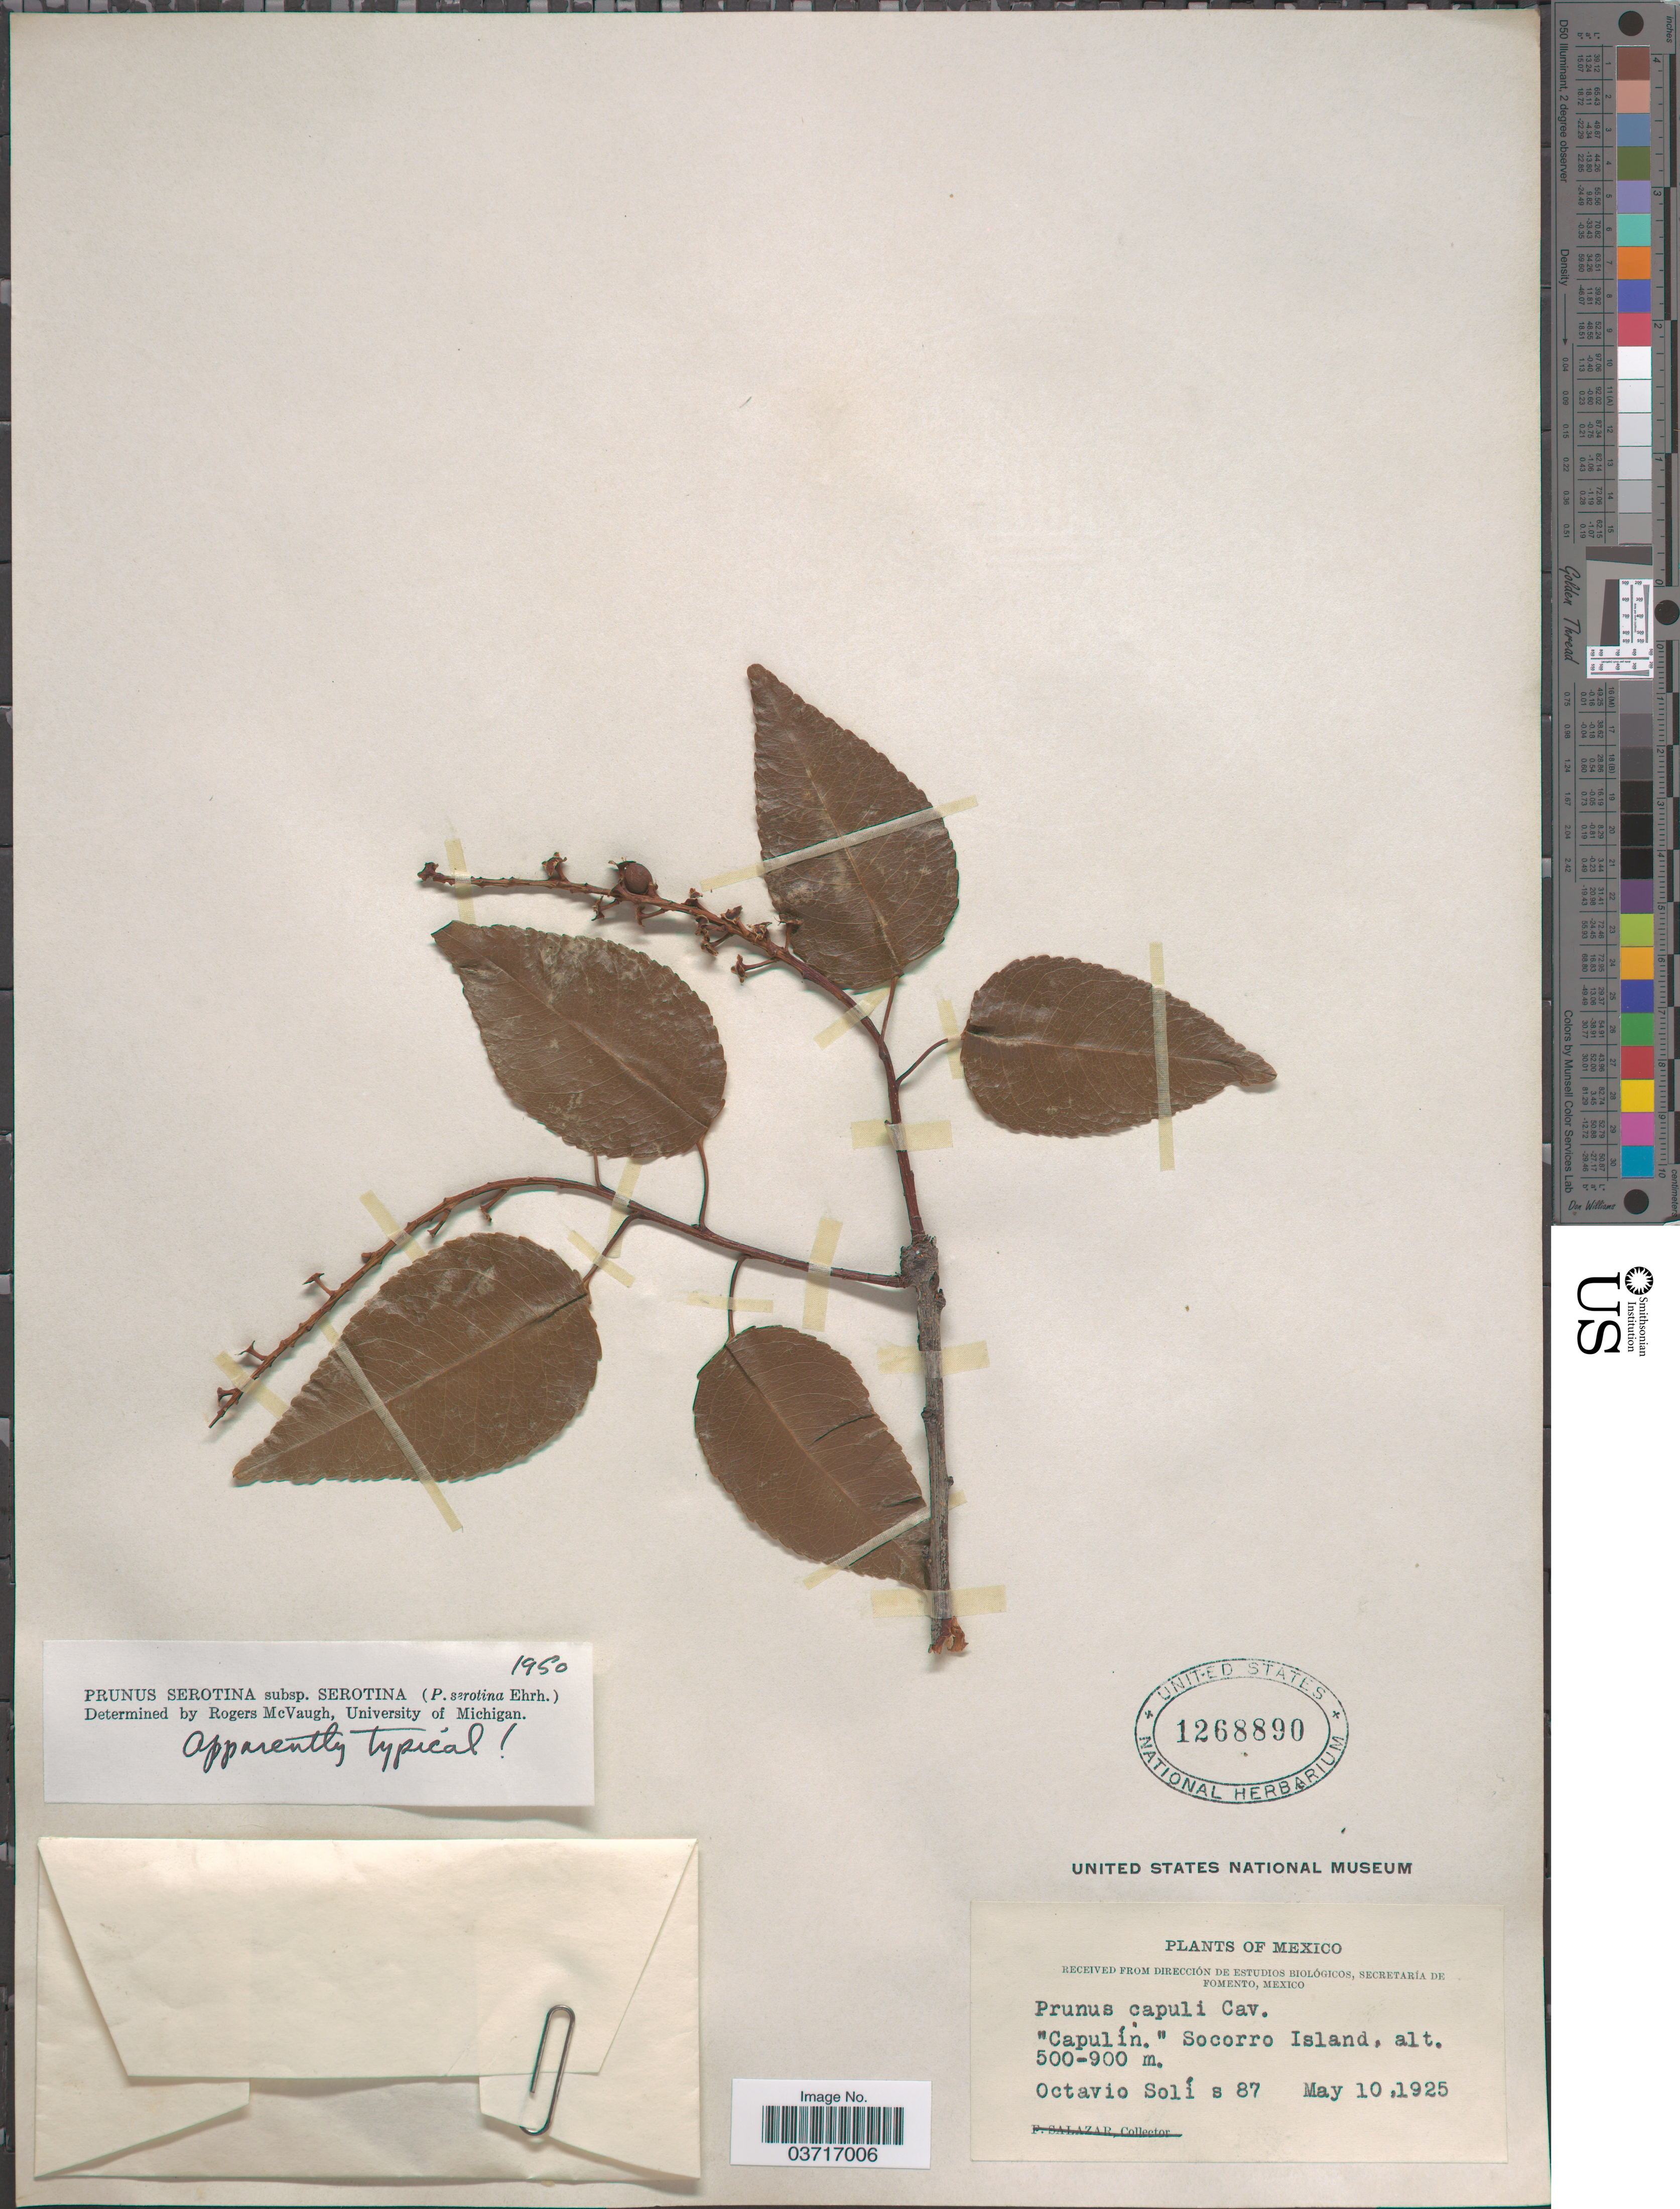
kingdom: Plantae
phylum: Tracheophyta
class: Magnoliopsida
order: Rosales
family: Rosaceae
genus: Prunus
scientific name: Prunus serotina var. serotina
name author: Ehrh.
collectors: O. Solis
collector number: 87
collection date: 1925-05-10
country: Mexico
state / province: Colima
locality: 'Capulín.' Socorro Island.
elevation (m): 500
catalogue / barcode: US 1268890